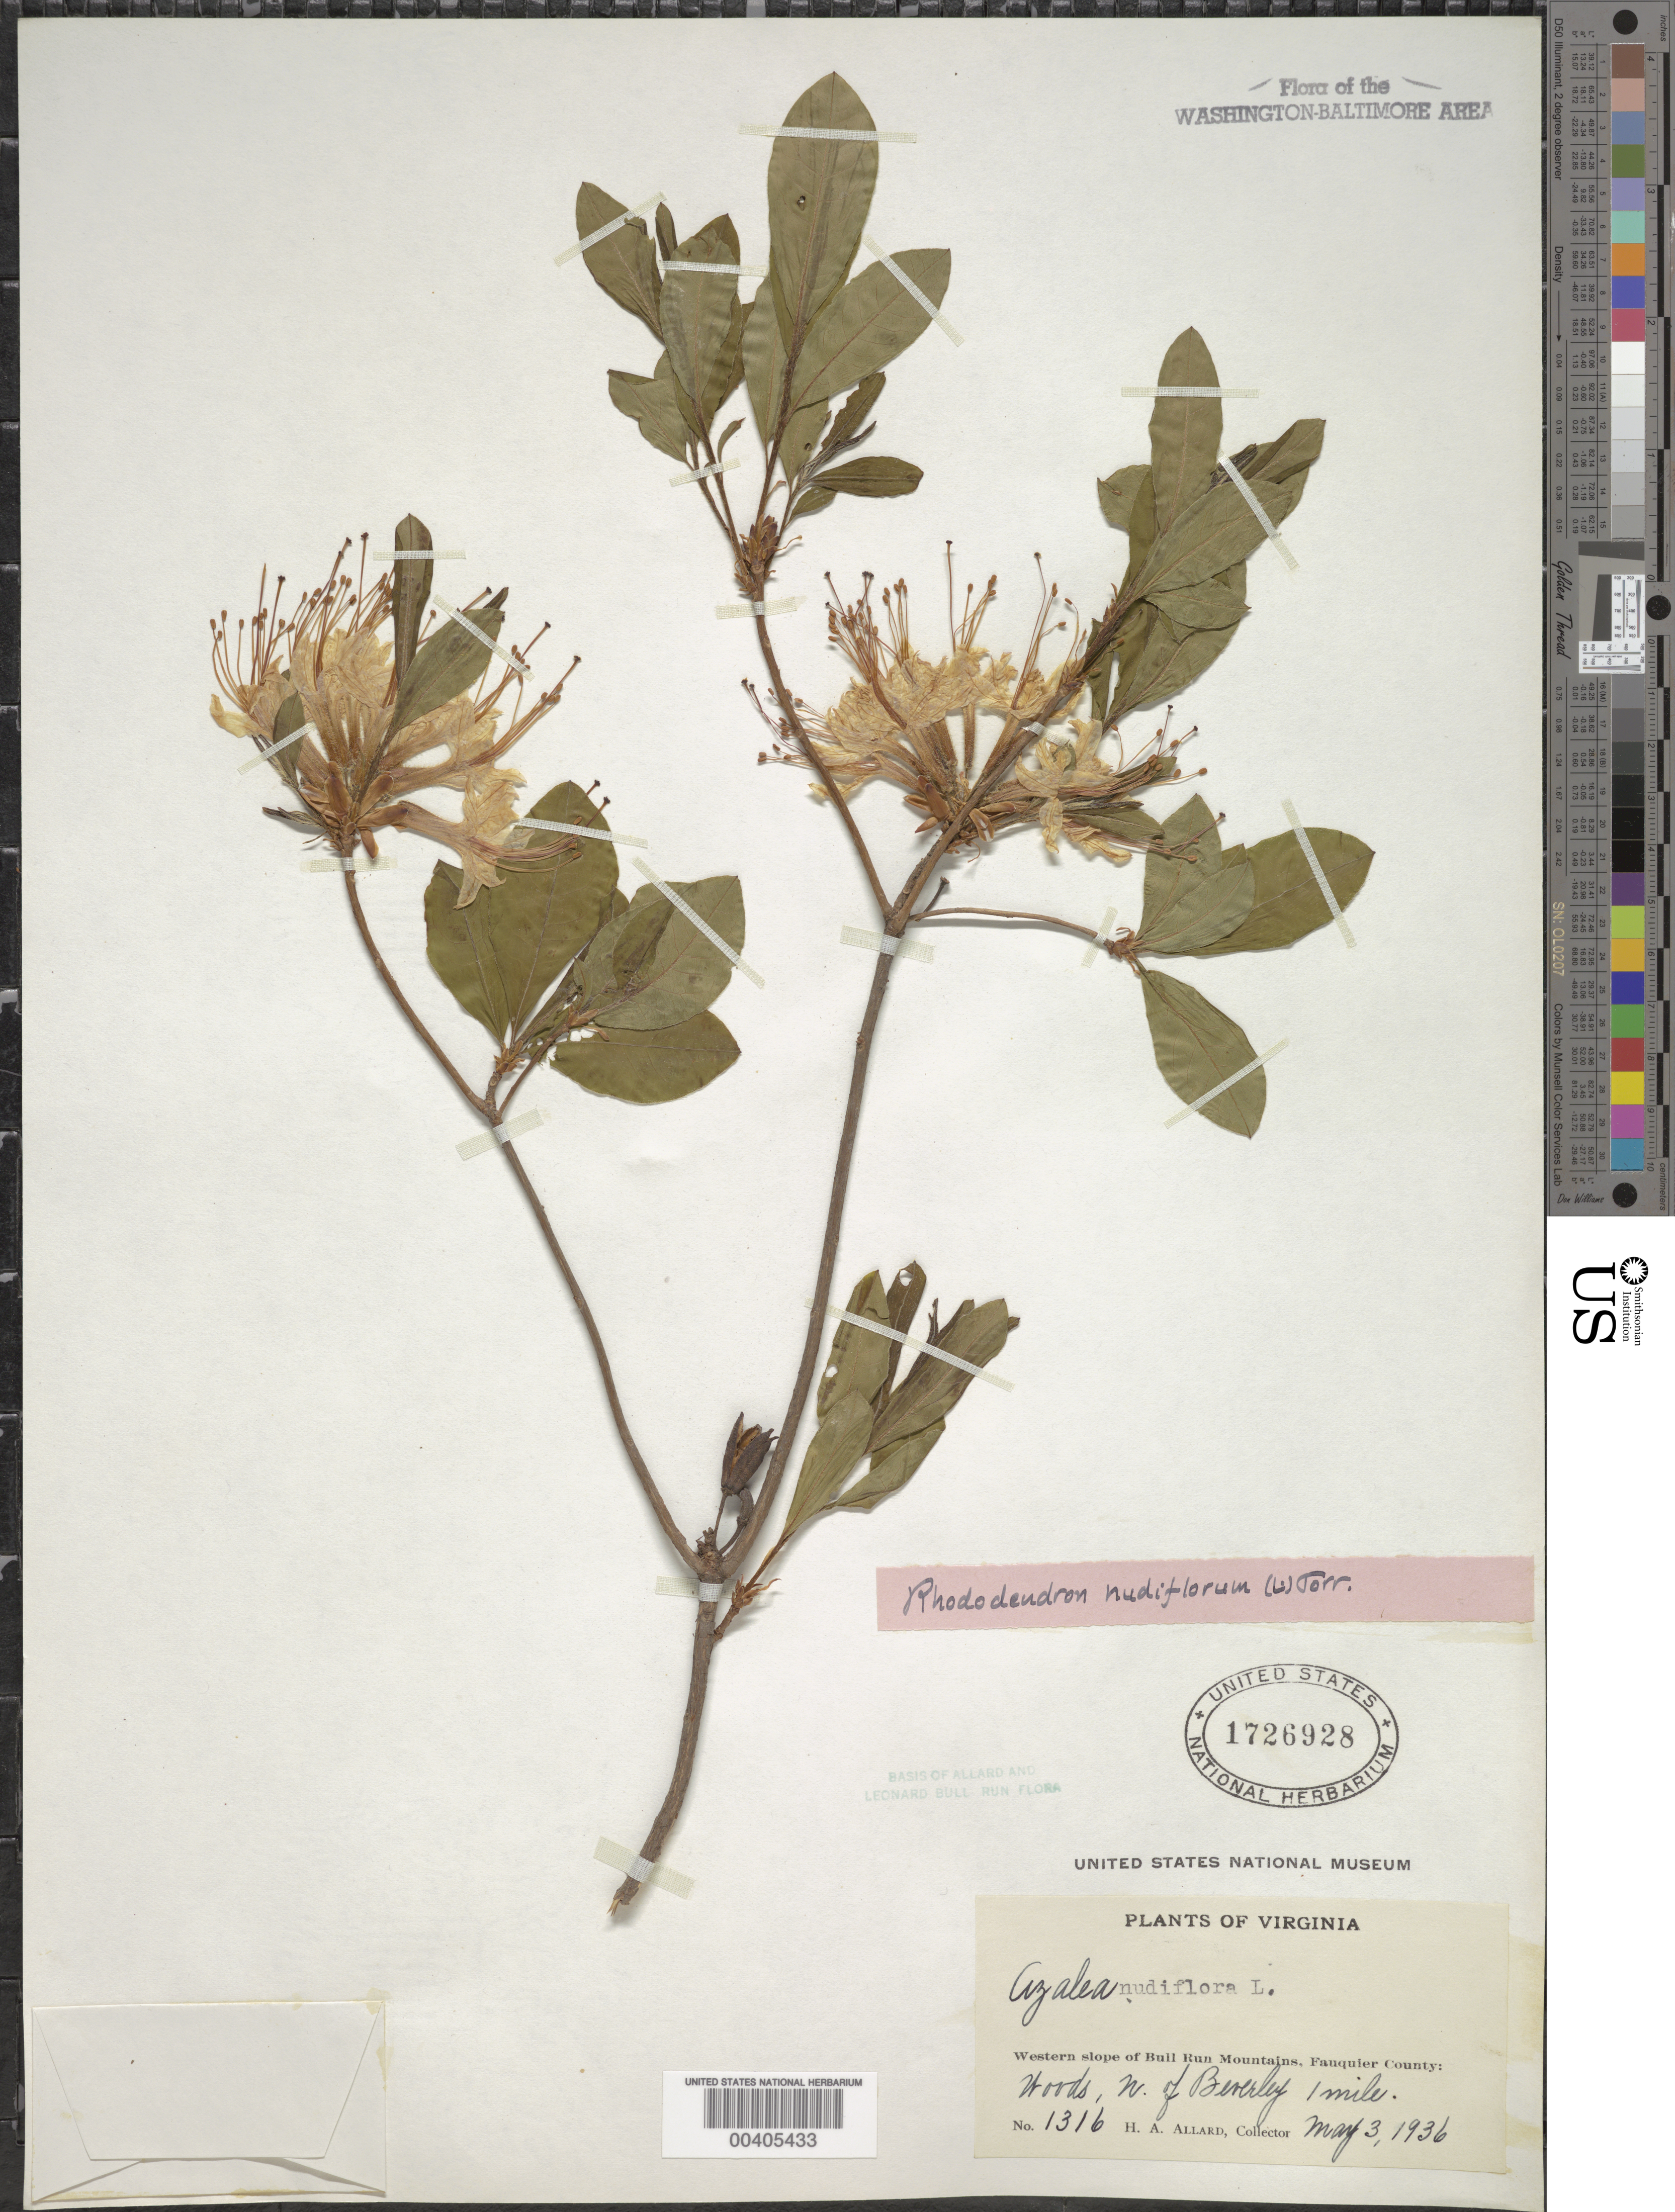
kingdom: Plantae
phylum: Tracheophyta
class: Magnoliopsida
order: Ericales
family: Ericaceae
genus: Rhododendron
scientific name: Rhododendron periclymenoides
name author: (Michx.) Shinners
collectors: H. A. Allard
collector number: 1316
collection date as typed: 03 May 1936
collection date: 1936-05-03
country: United States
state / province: Virginia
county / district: Fauquier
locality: Western Slope of Bull Run Mountains, 1 Mile North of Beverley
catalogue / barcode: US 1726928